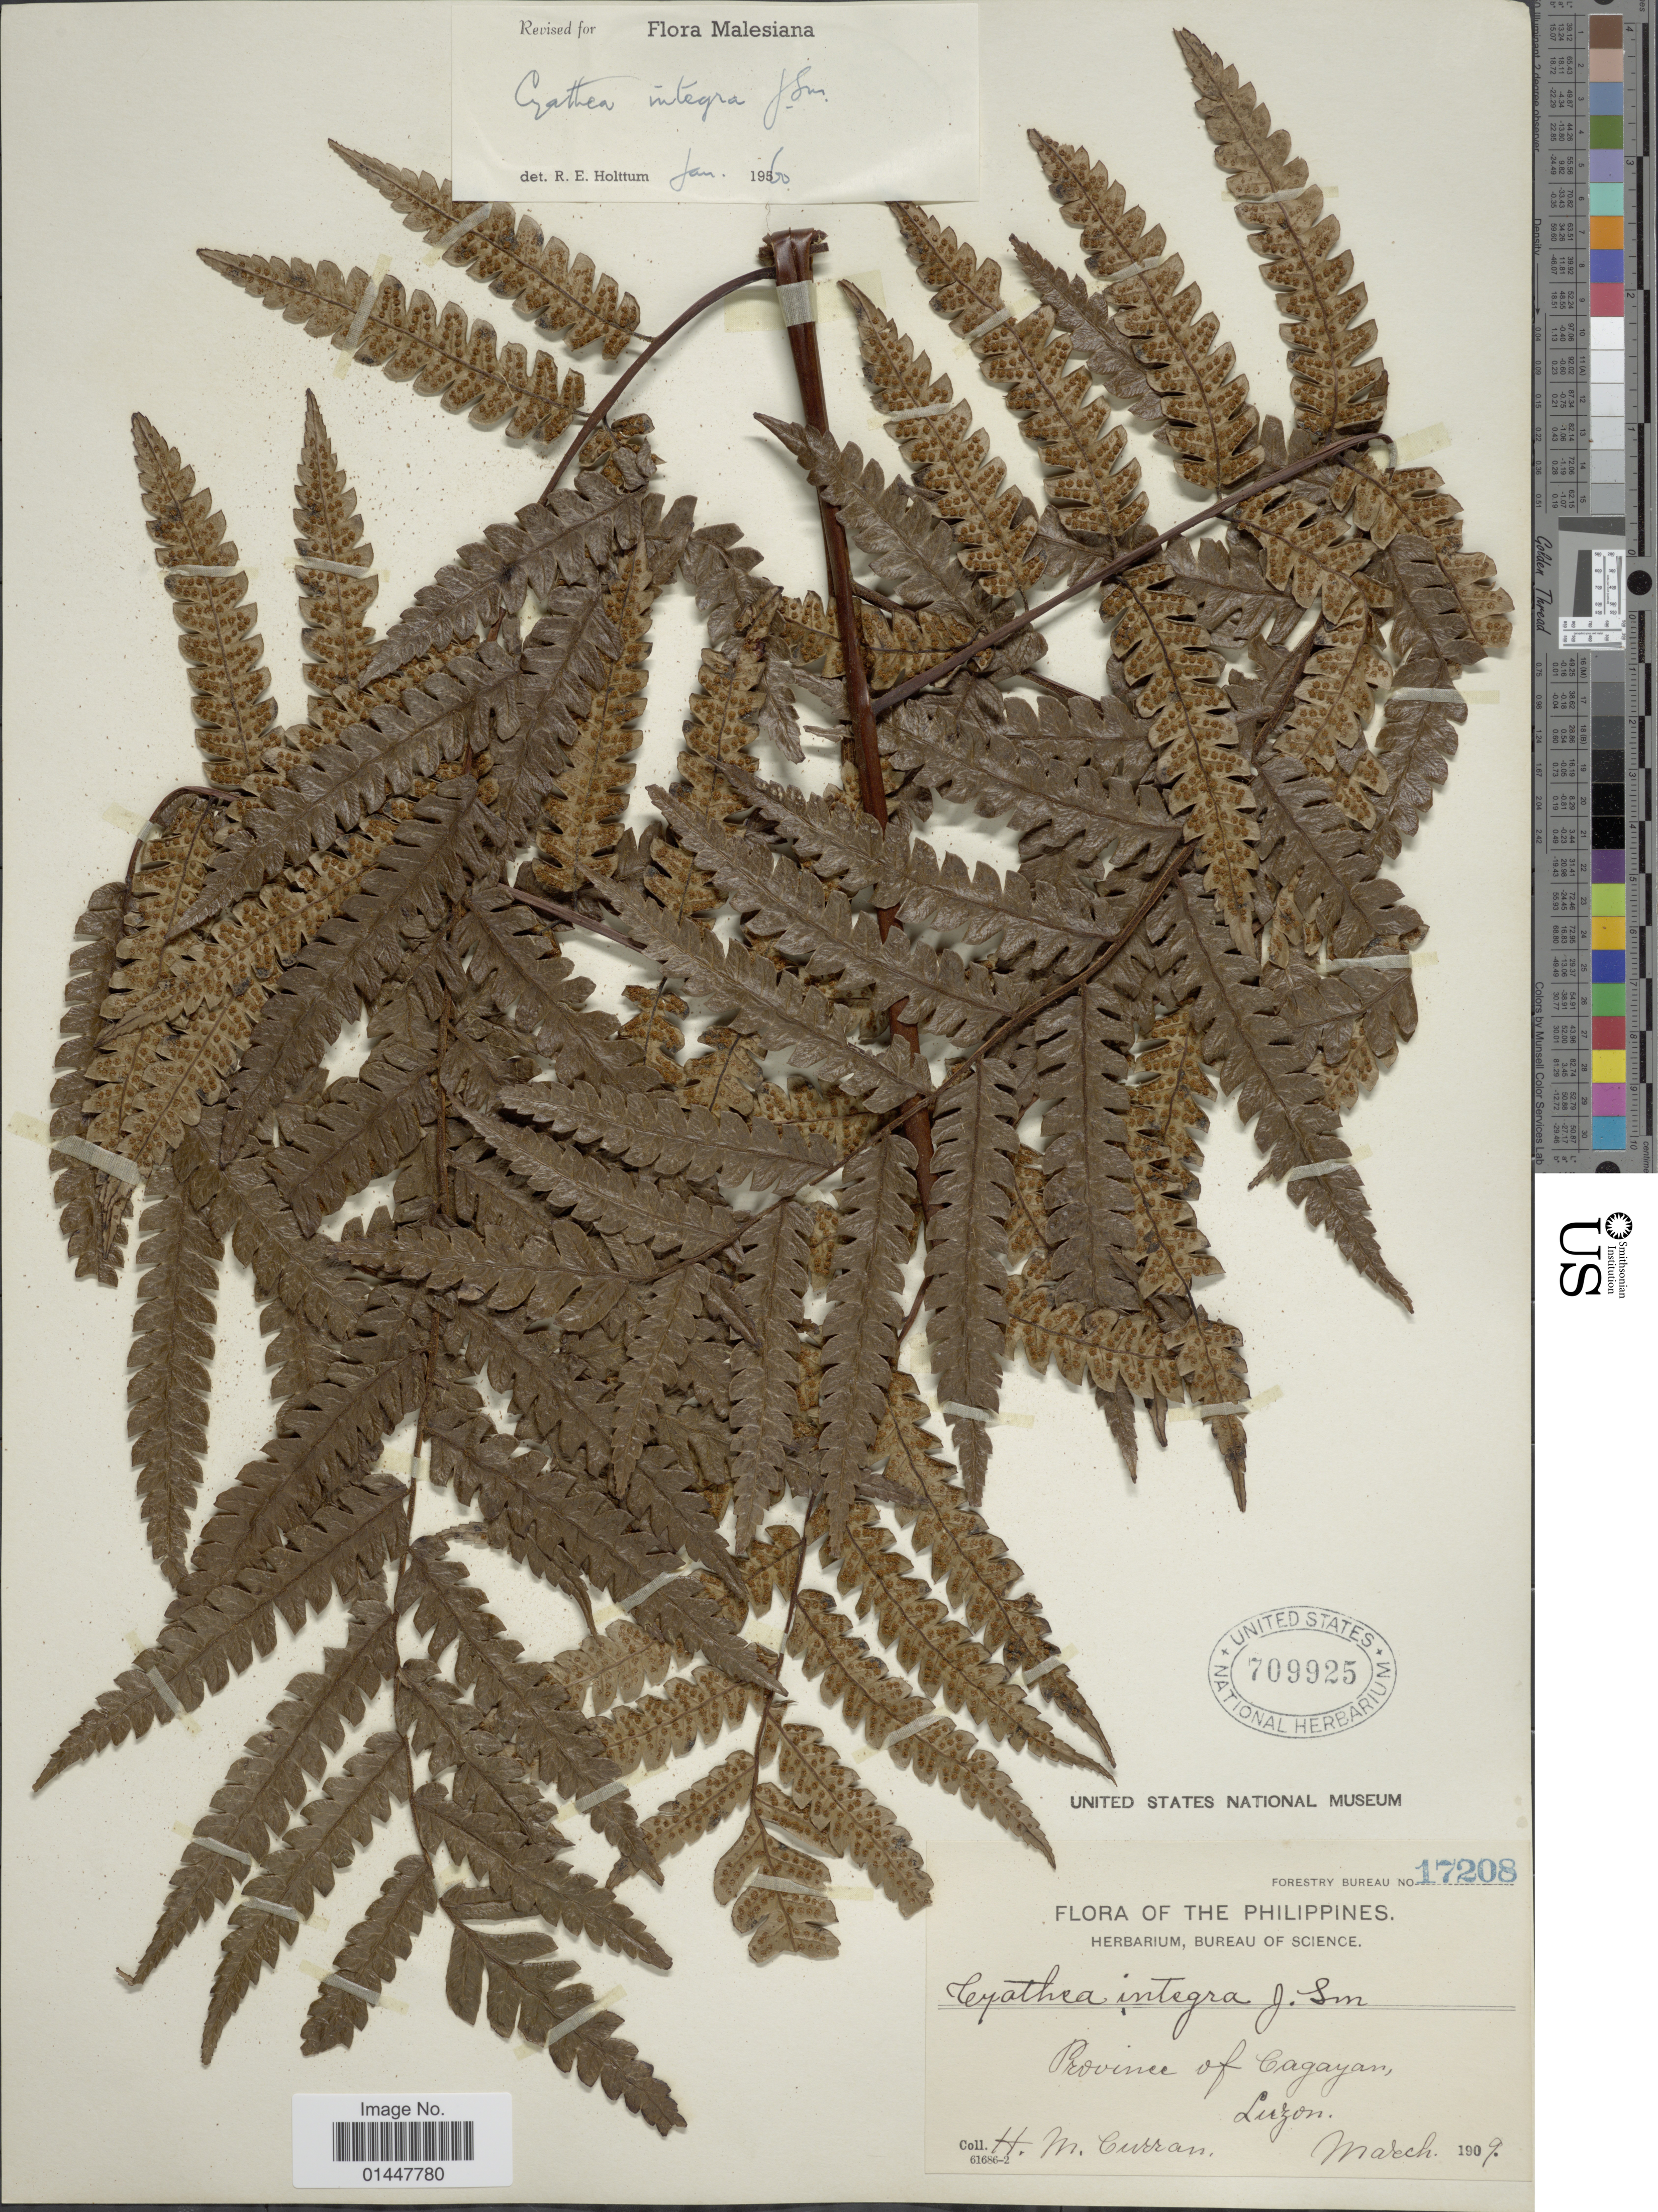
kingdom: Plantae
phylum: Tracheophyta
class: Polypodiopsida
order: Cyatheales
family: Cyatheaceae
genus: Sphaeropteris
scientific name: Sphaeropteris integra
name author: (J. Sm.) R.M. Tryon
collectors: H. M. Curran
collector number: Bureau of Science 17208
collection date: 1909-03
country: Philippines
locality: Province of Cagayan, Luzon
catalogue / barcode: US 709925